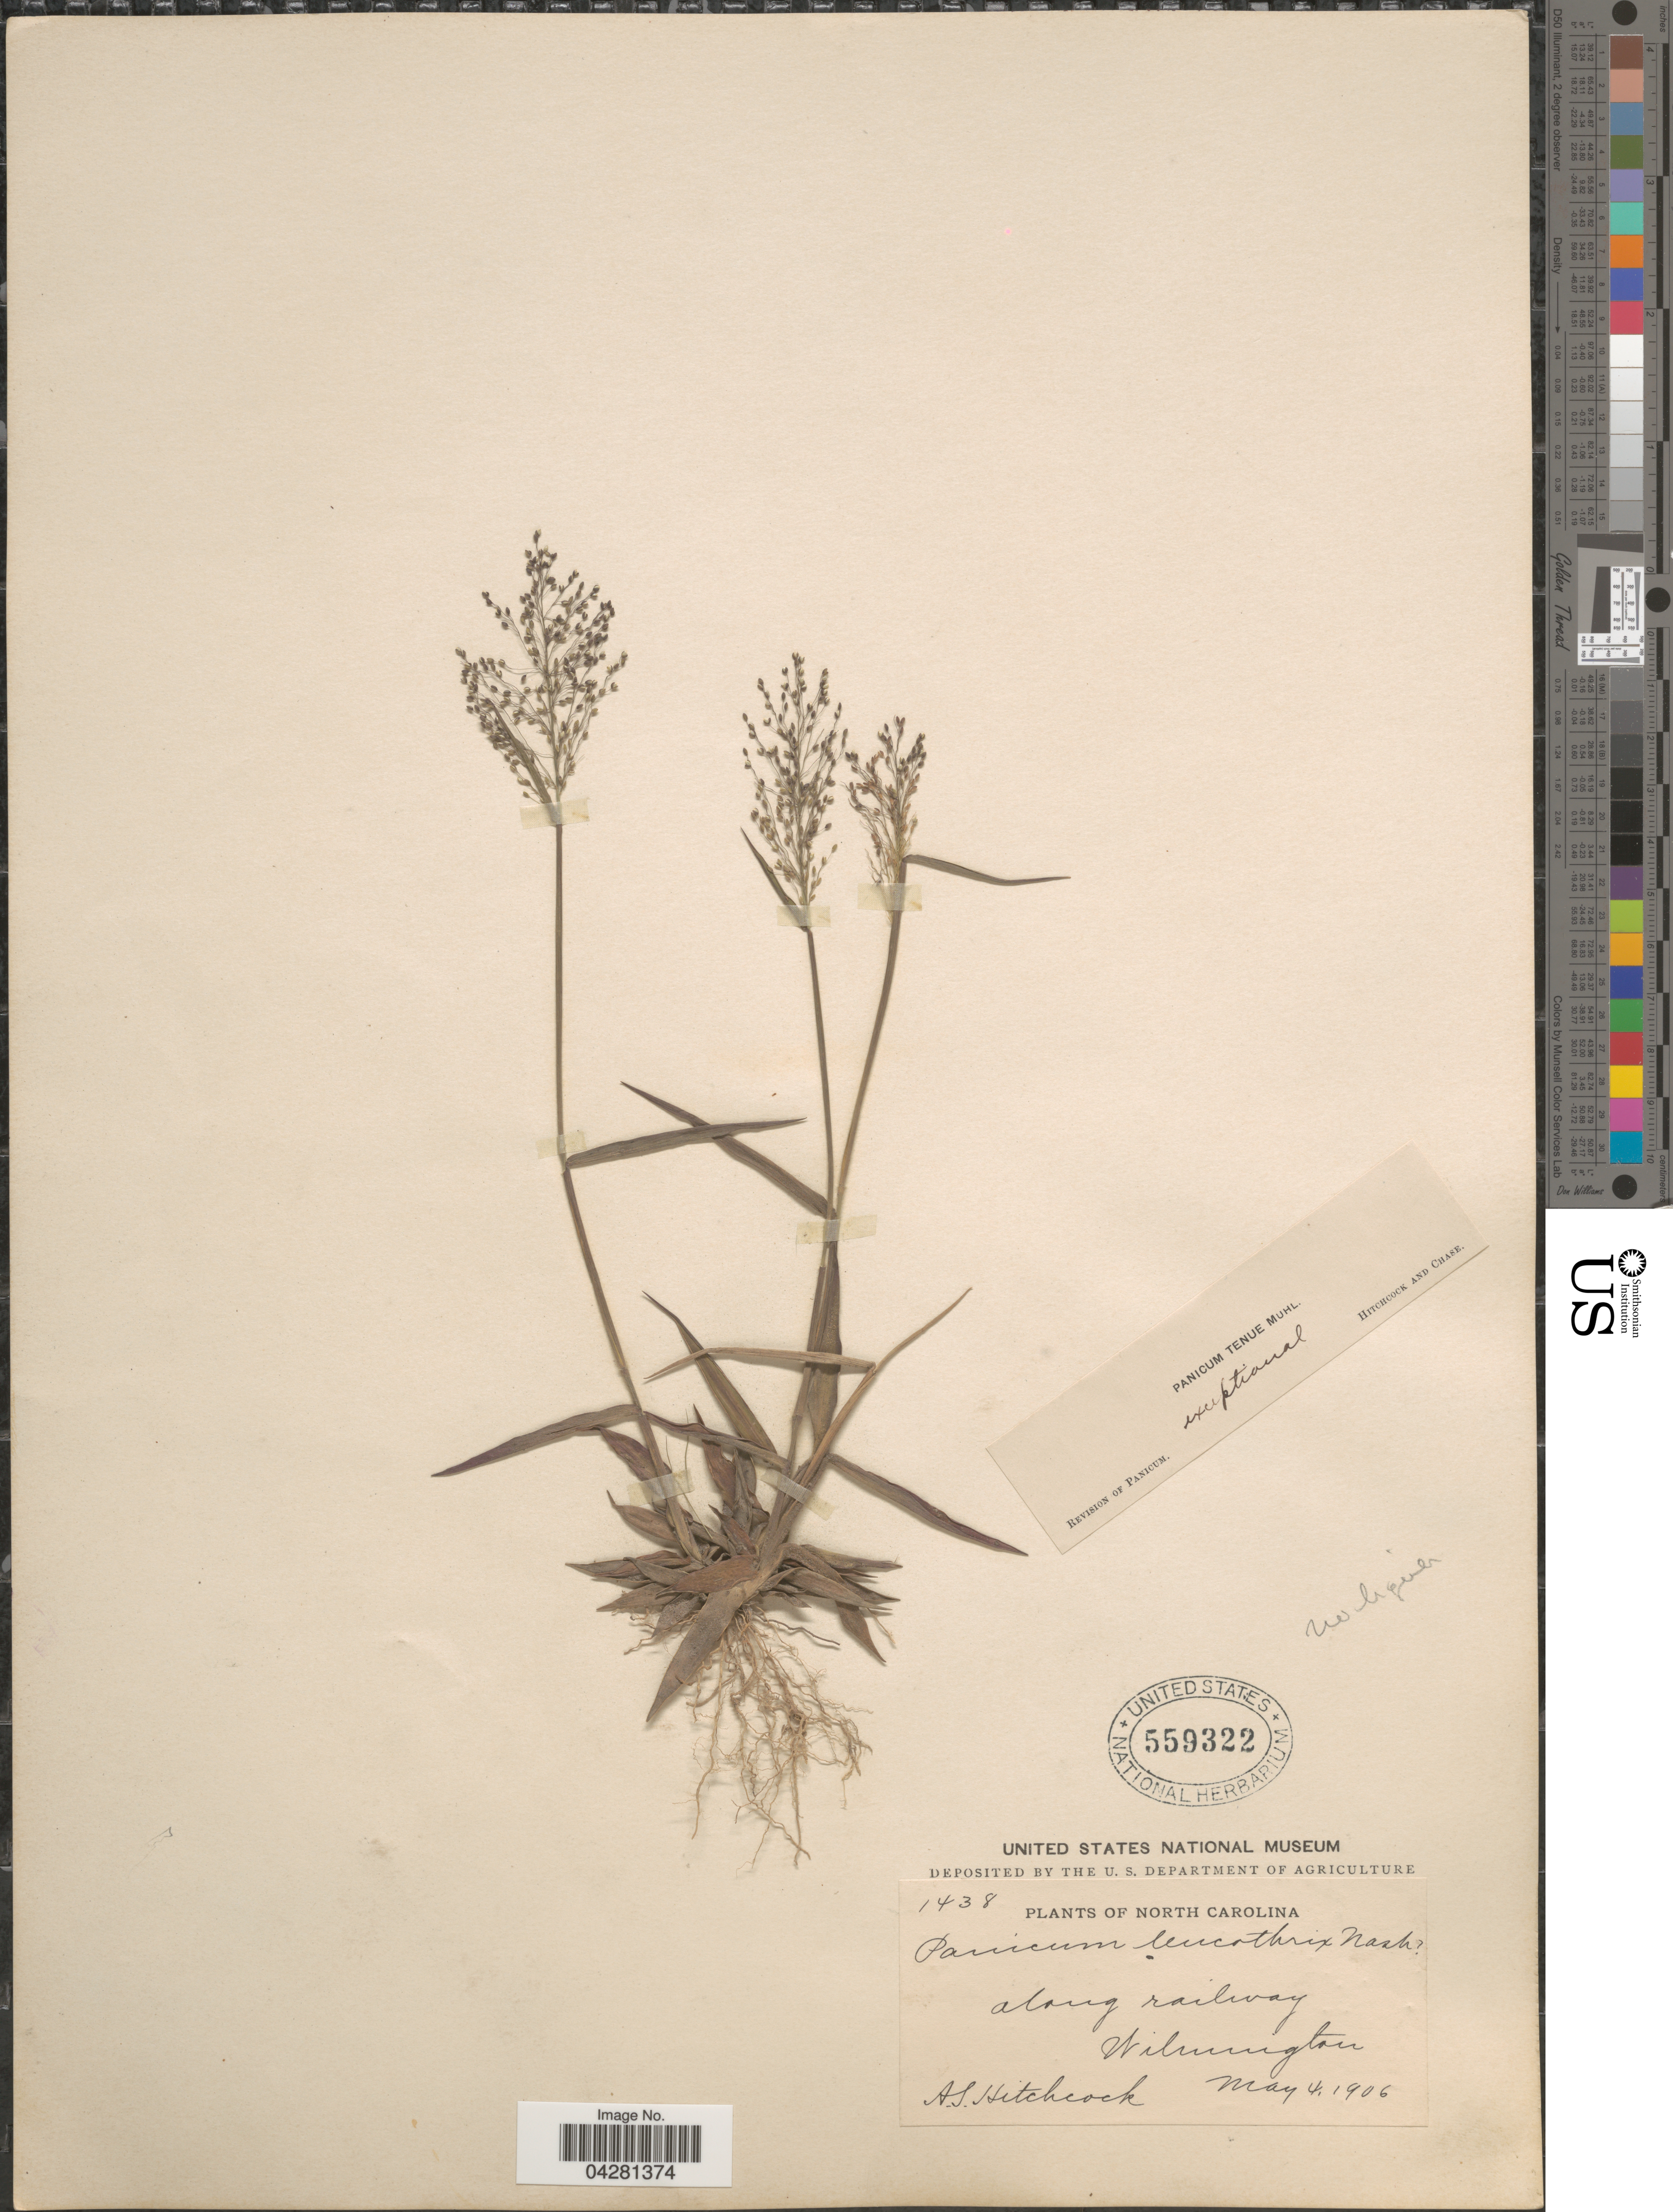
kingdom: Plantae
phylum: Tracheophyta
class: Liliopsida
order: Poales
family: Poaceae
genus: Dichanthelium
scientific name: Dichanthelium dichotomum var. unciphyllum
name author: (Trin.) Davidse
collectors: A. S. Hitchcock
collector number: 1438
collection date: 1906-05-04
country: United States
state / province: North Carolina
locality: Along railway Wilmington.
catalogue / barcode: US 559322